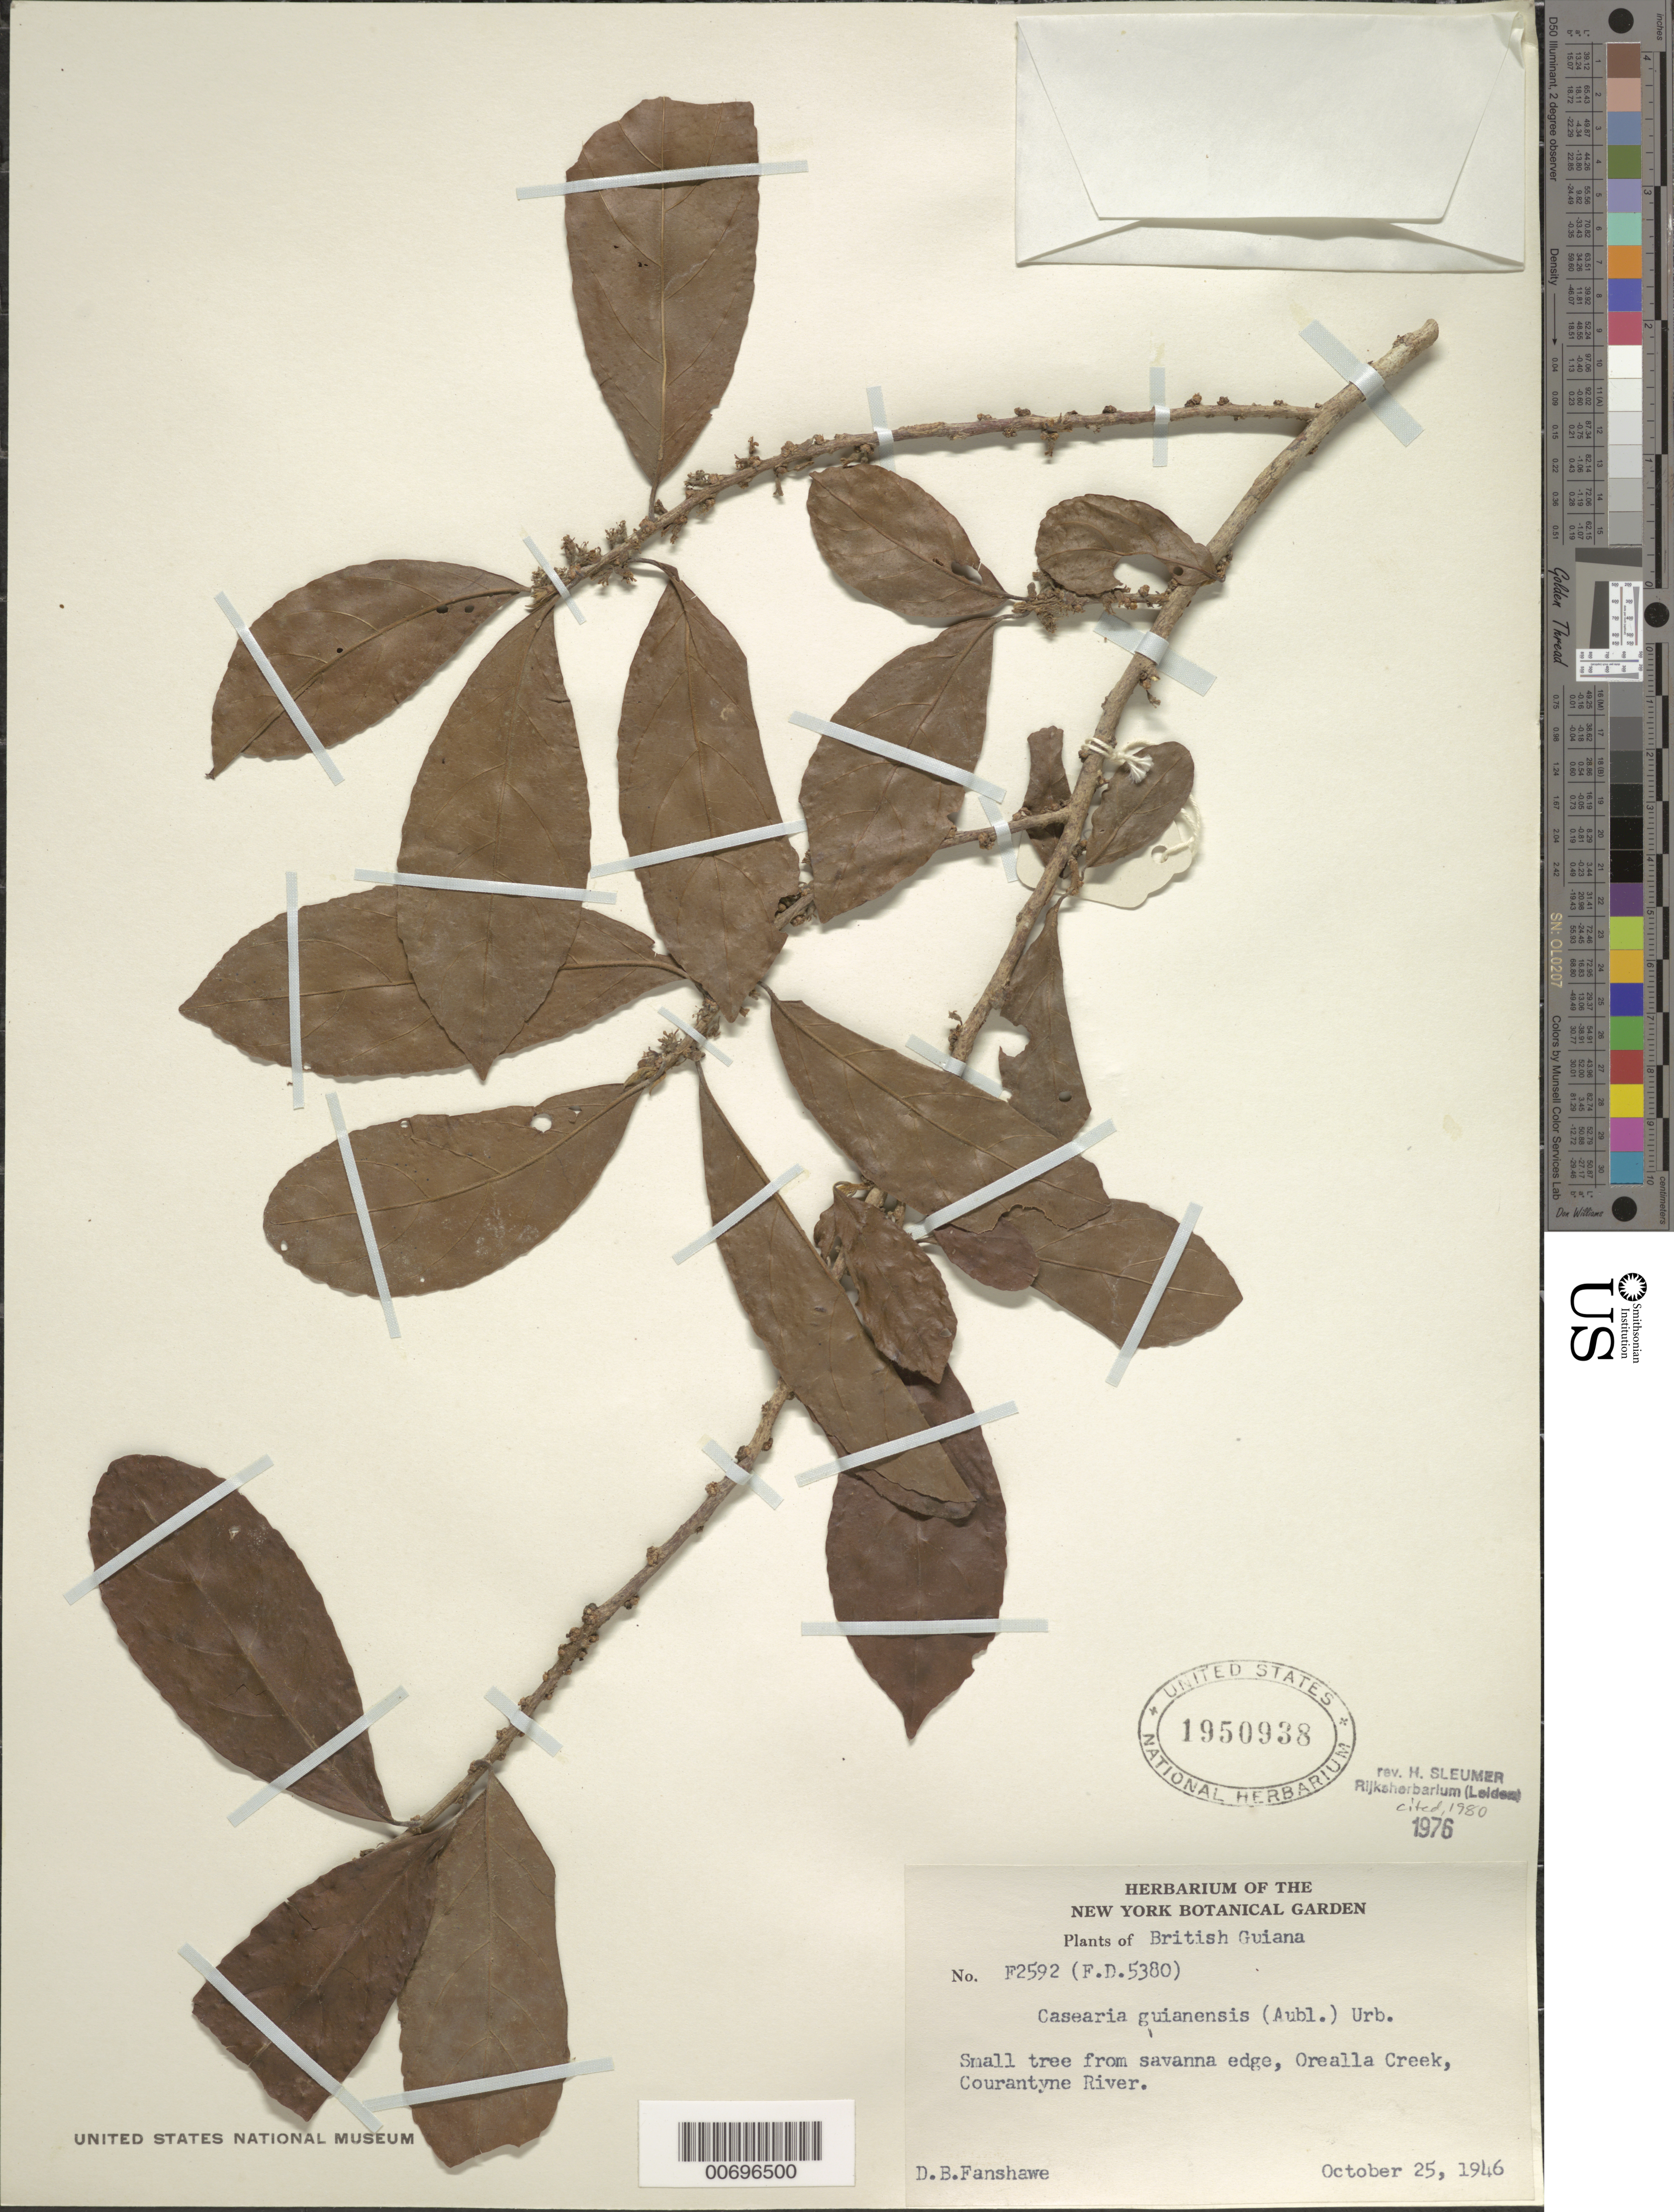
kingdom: Plantae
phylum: Tracheophyta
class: Magnoliopsida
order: Malpighiales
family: Salicaceae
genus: Casearia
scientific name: Casearia guianensis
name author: (Aubl.) Urb.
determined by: Sleumer, H. O.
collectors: D. B. Fanshawe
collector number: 2592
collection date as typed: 25-Oct-46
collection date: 1946-10-25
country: Guyana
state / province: E. Berbice-Corentyne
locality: Courantyne R., Orealla Creek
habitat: Savanna edge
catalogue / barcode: US 1950938